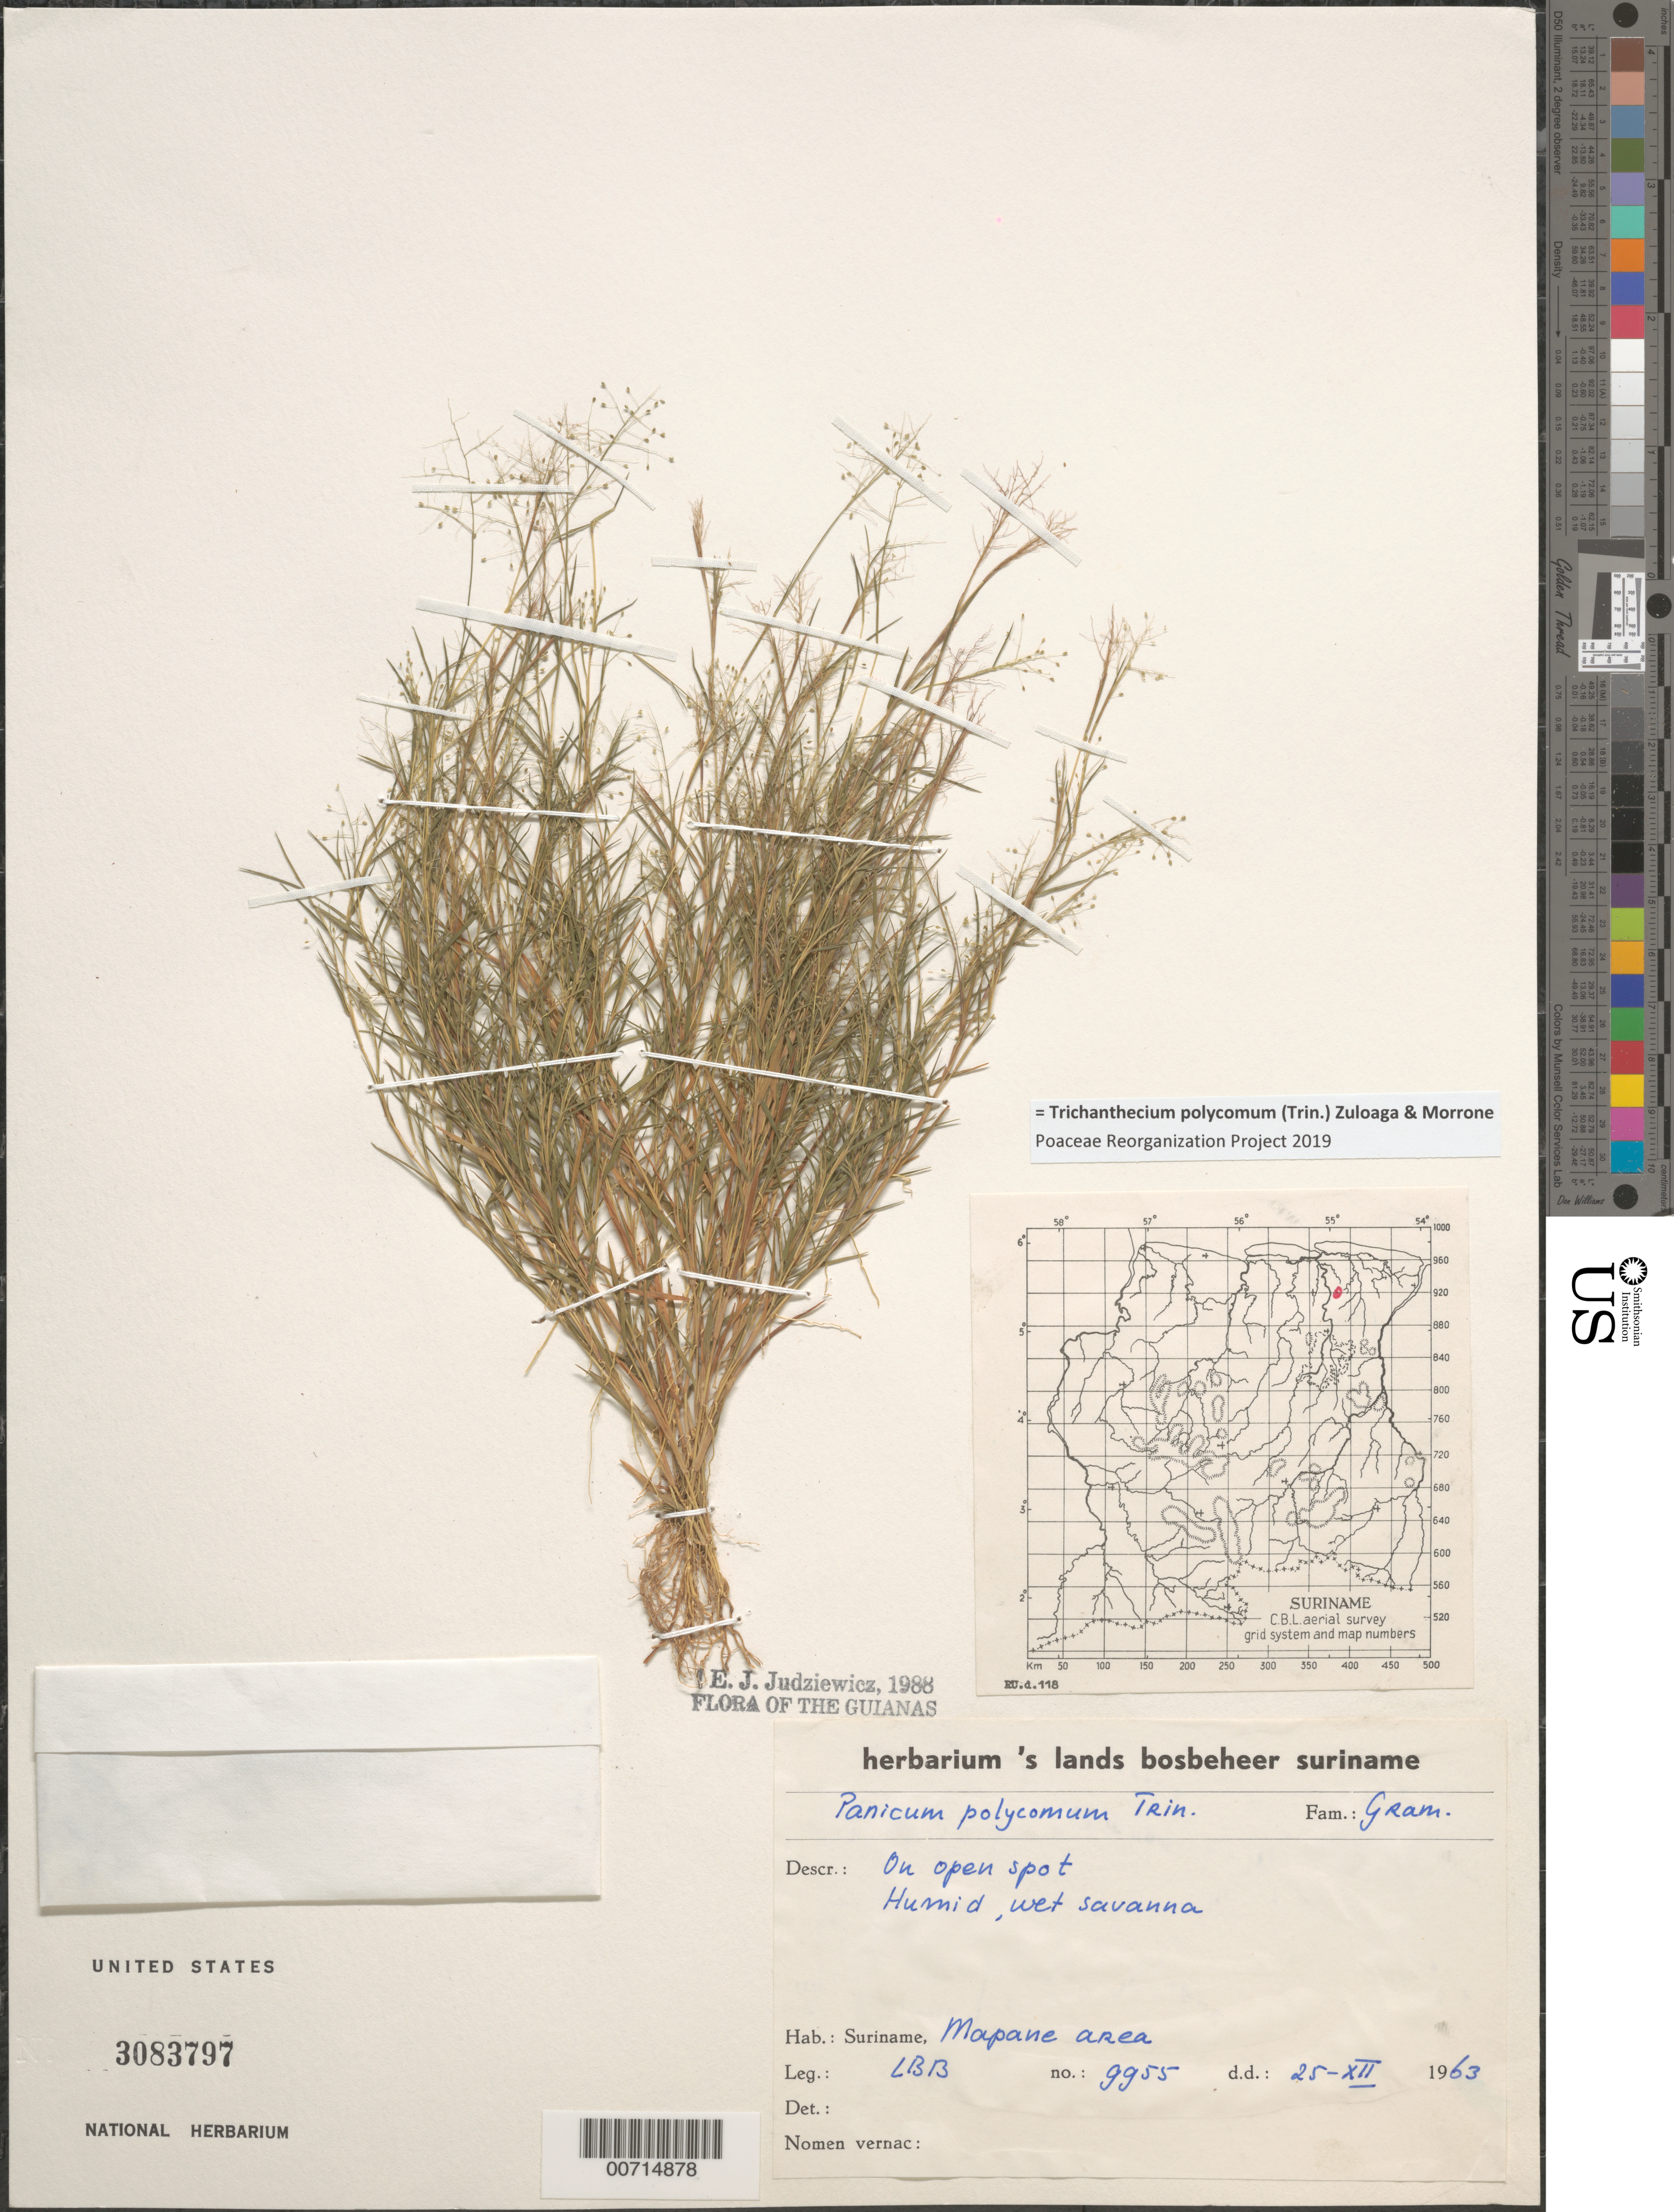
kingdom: Plantae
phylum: Tracheophyta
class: Liliopsida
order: Poales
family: Poaceae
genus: Trichanthecium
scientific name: Trichanthecium polycomum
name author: (Trin.) Zuloaga & Morrone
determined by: Poaceae Reorganization Project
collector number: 9955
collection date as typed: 25-Dec-63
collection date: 1963-12-25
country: Suriname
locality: Jodensavanne-Mapane kreek area, Kamp 8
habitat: On open spot, humid, wet savanna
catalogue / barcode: US 3083797